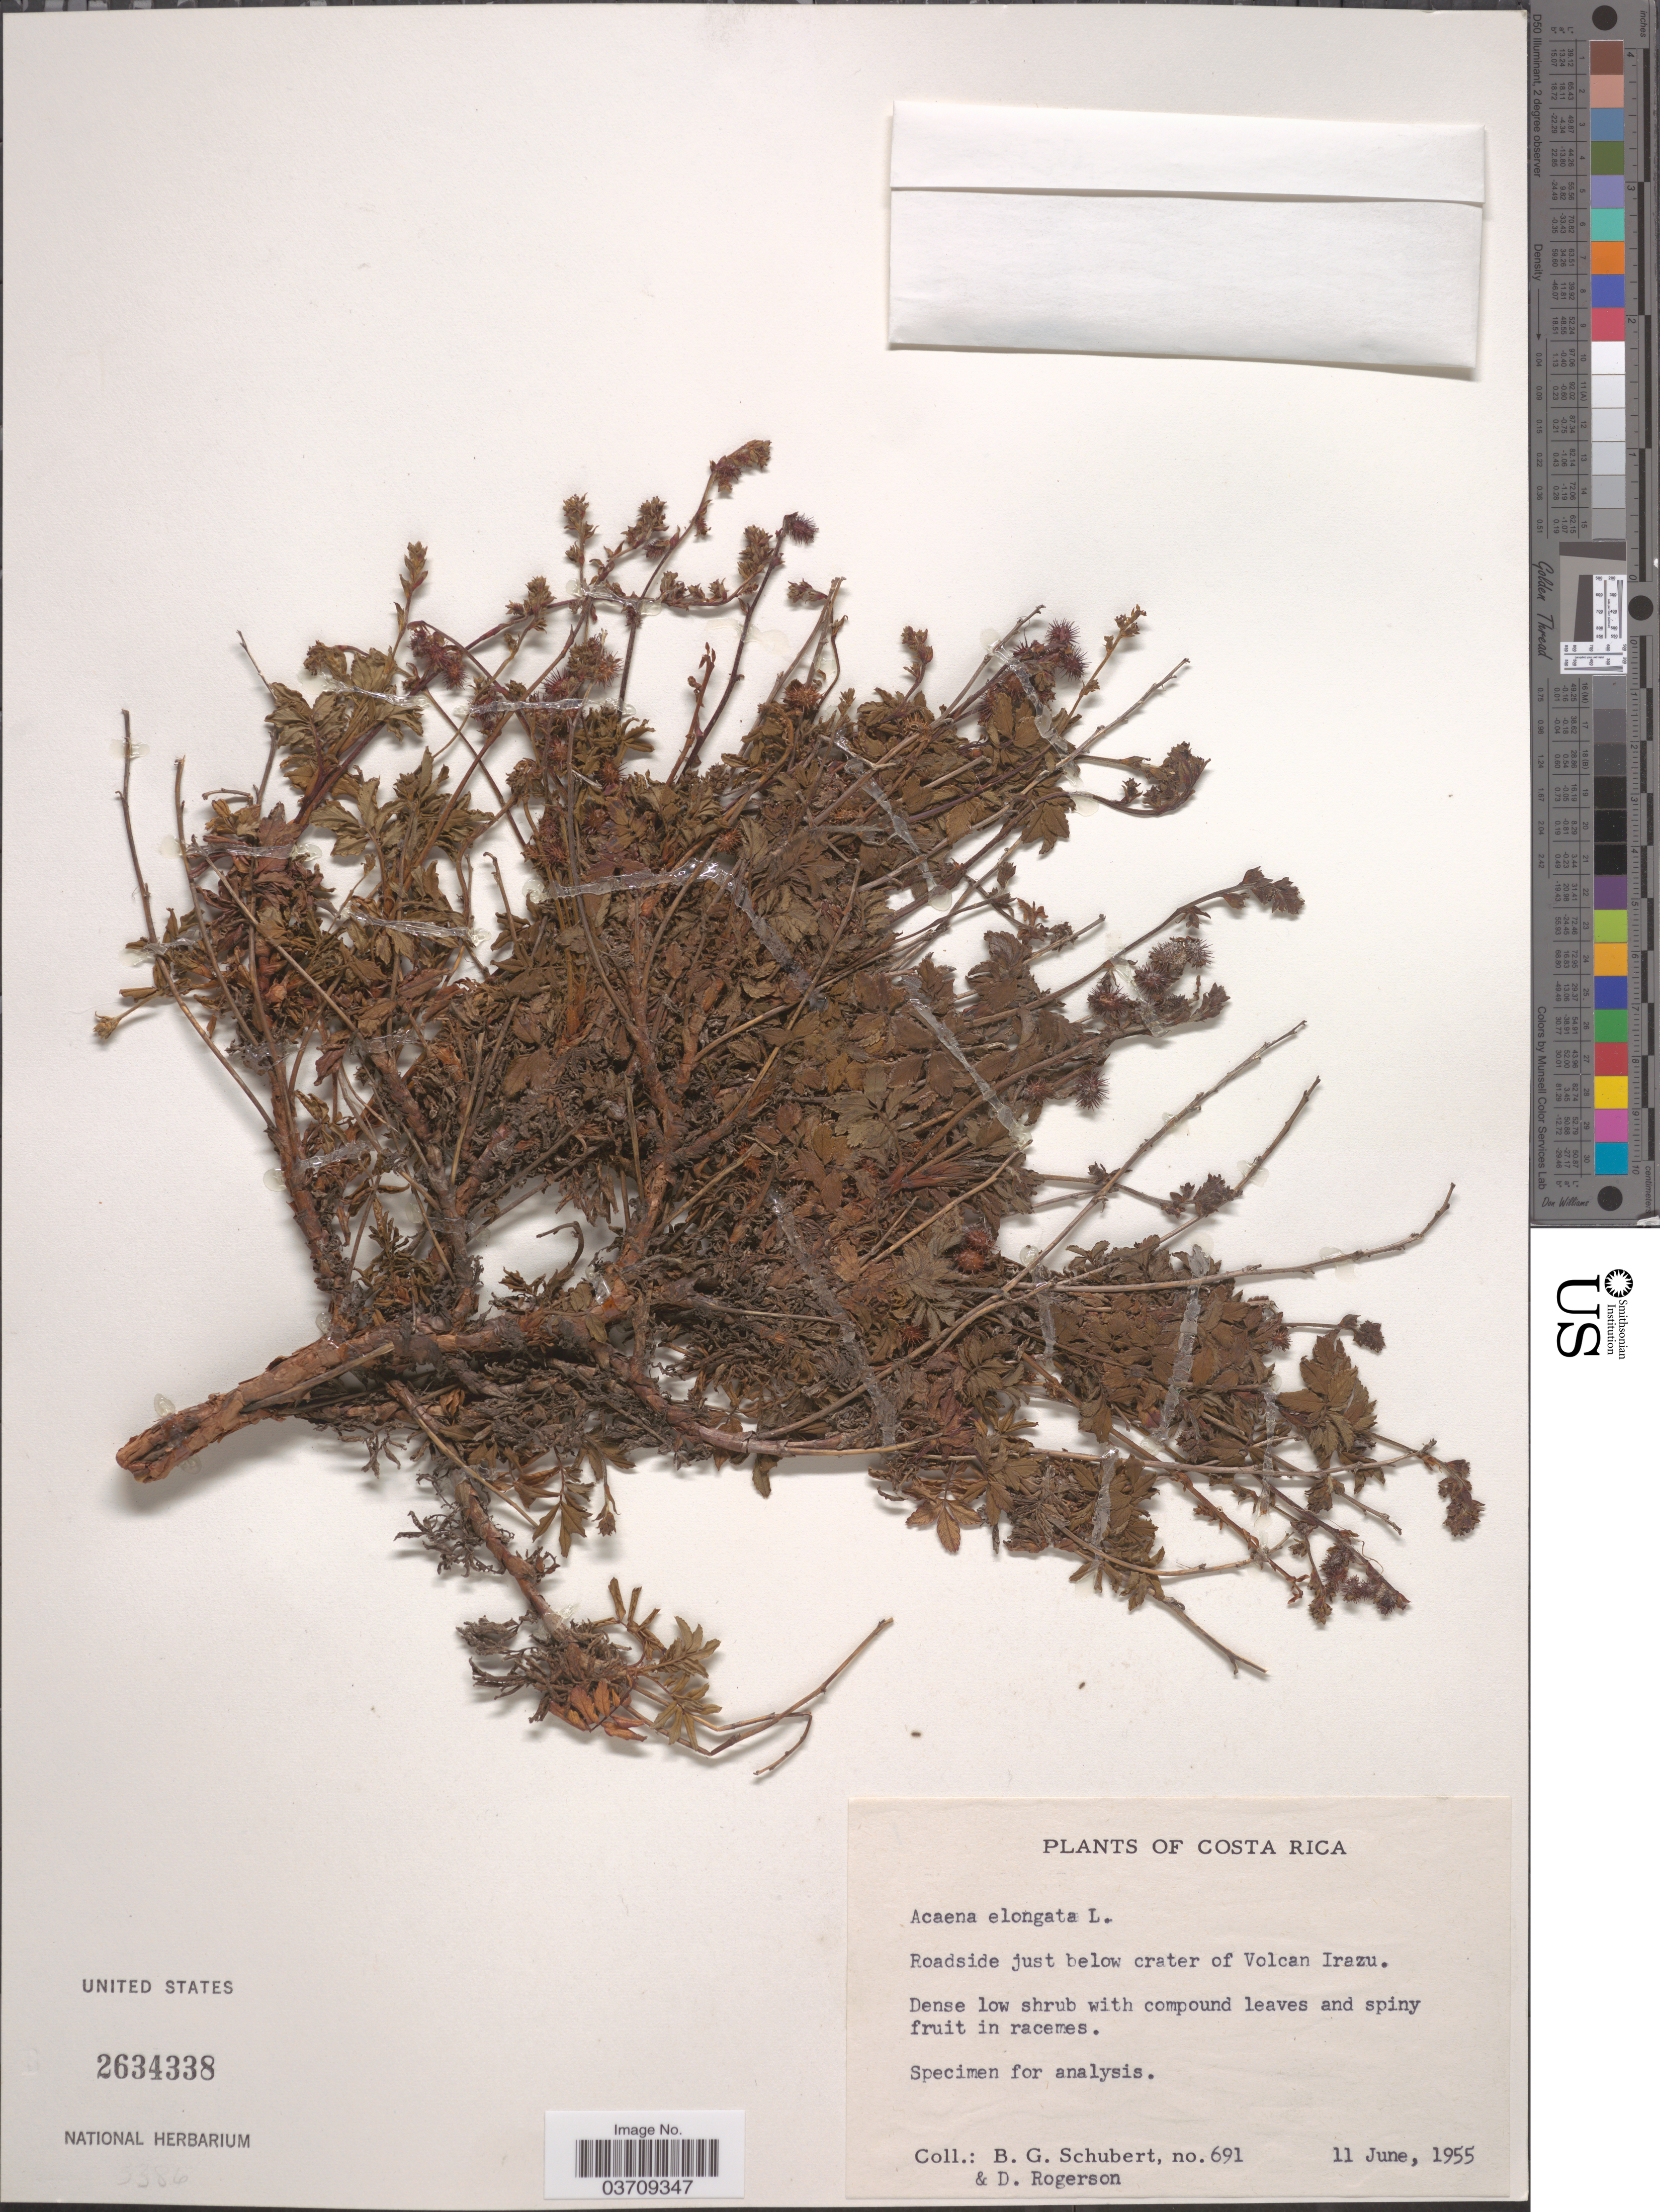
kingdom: Plantae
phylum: Tracheophyta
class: Magnoliopsida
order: Rosales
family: Rosaceae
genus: Acaena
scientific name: Acaena elongata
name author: L.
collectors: B. Schubert & D. Rogerson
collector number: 691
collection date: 1955-06-11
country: Costa Rica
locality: Roadside just below crater of Volcan Irazu.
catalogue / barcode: US 2634338